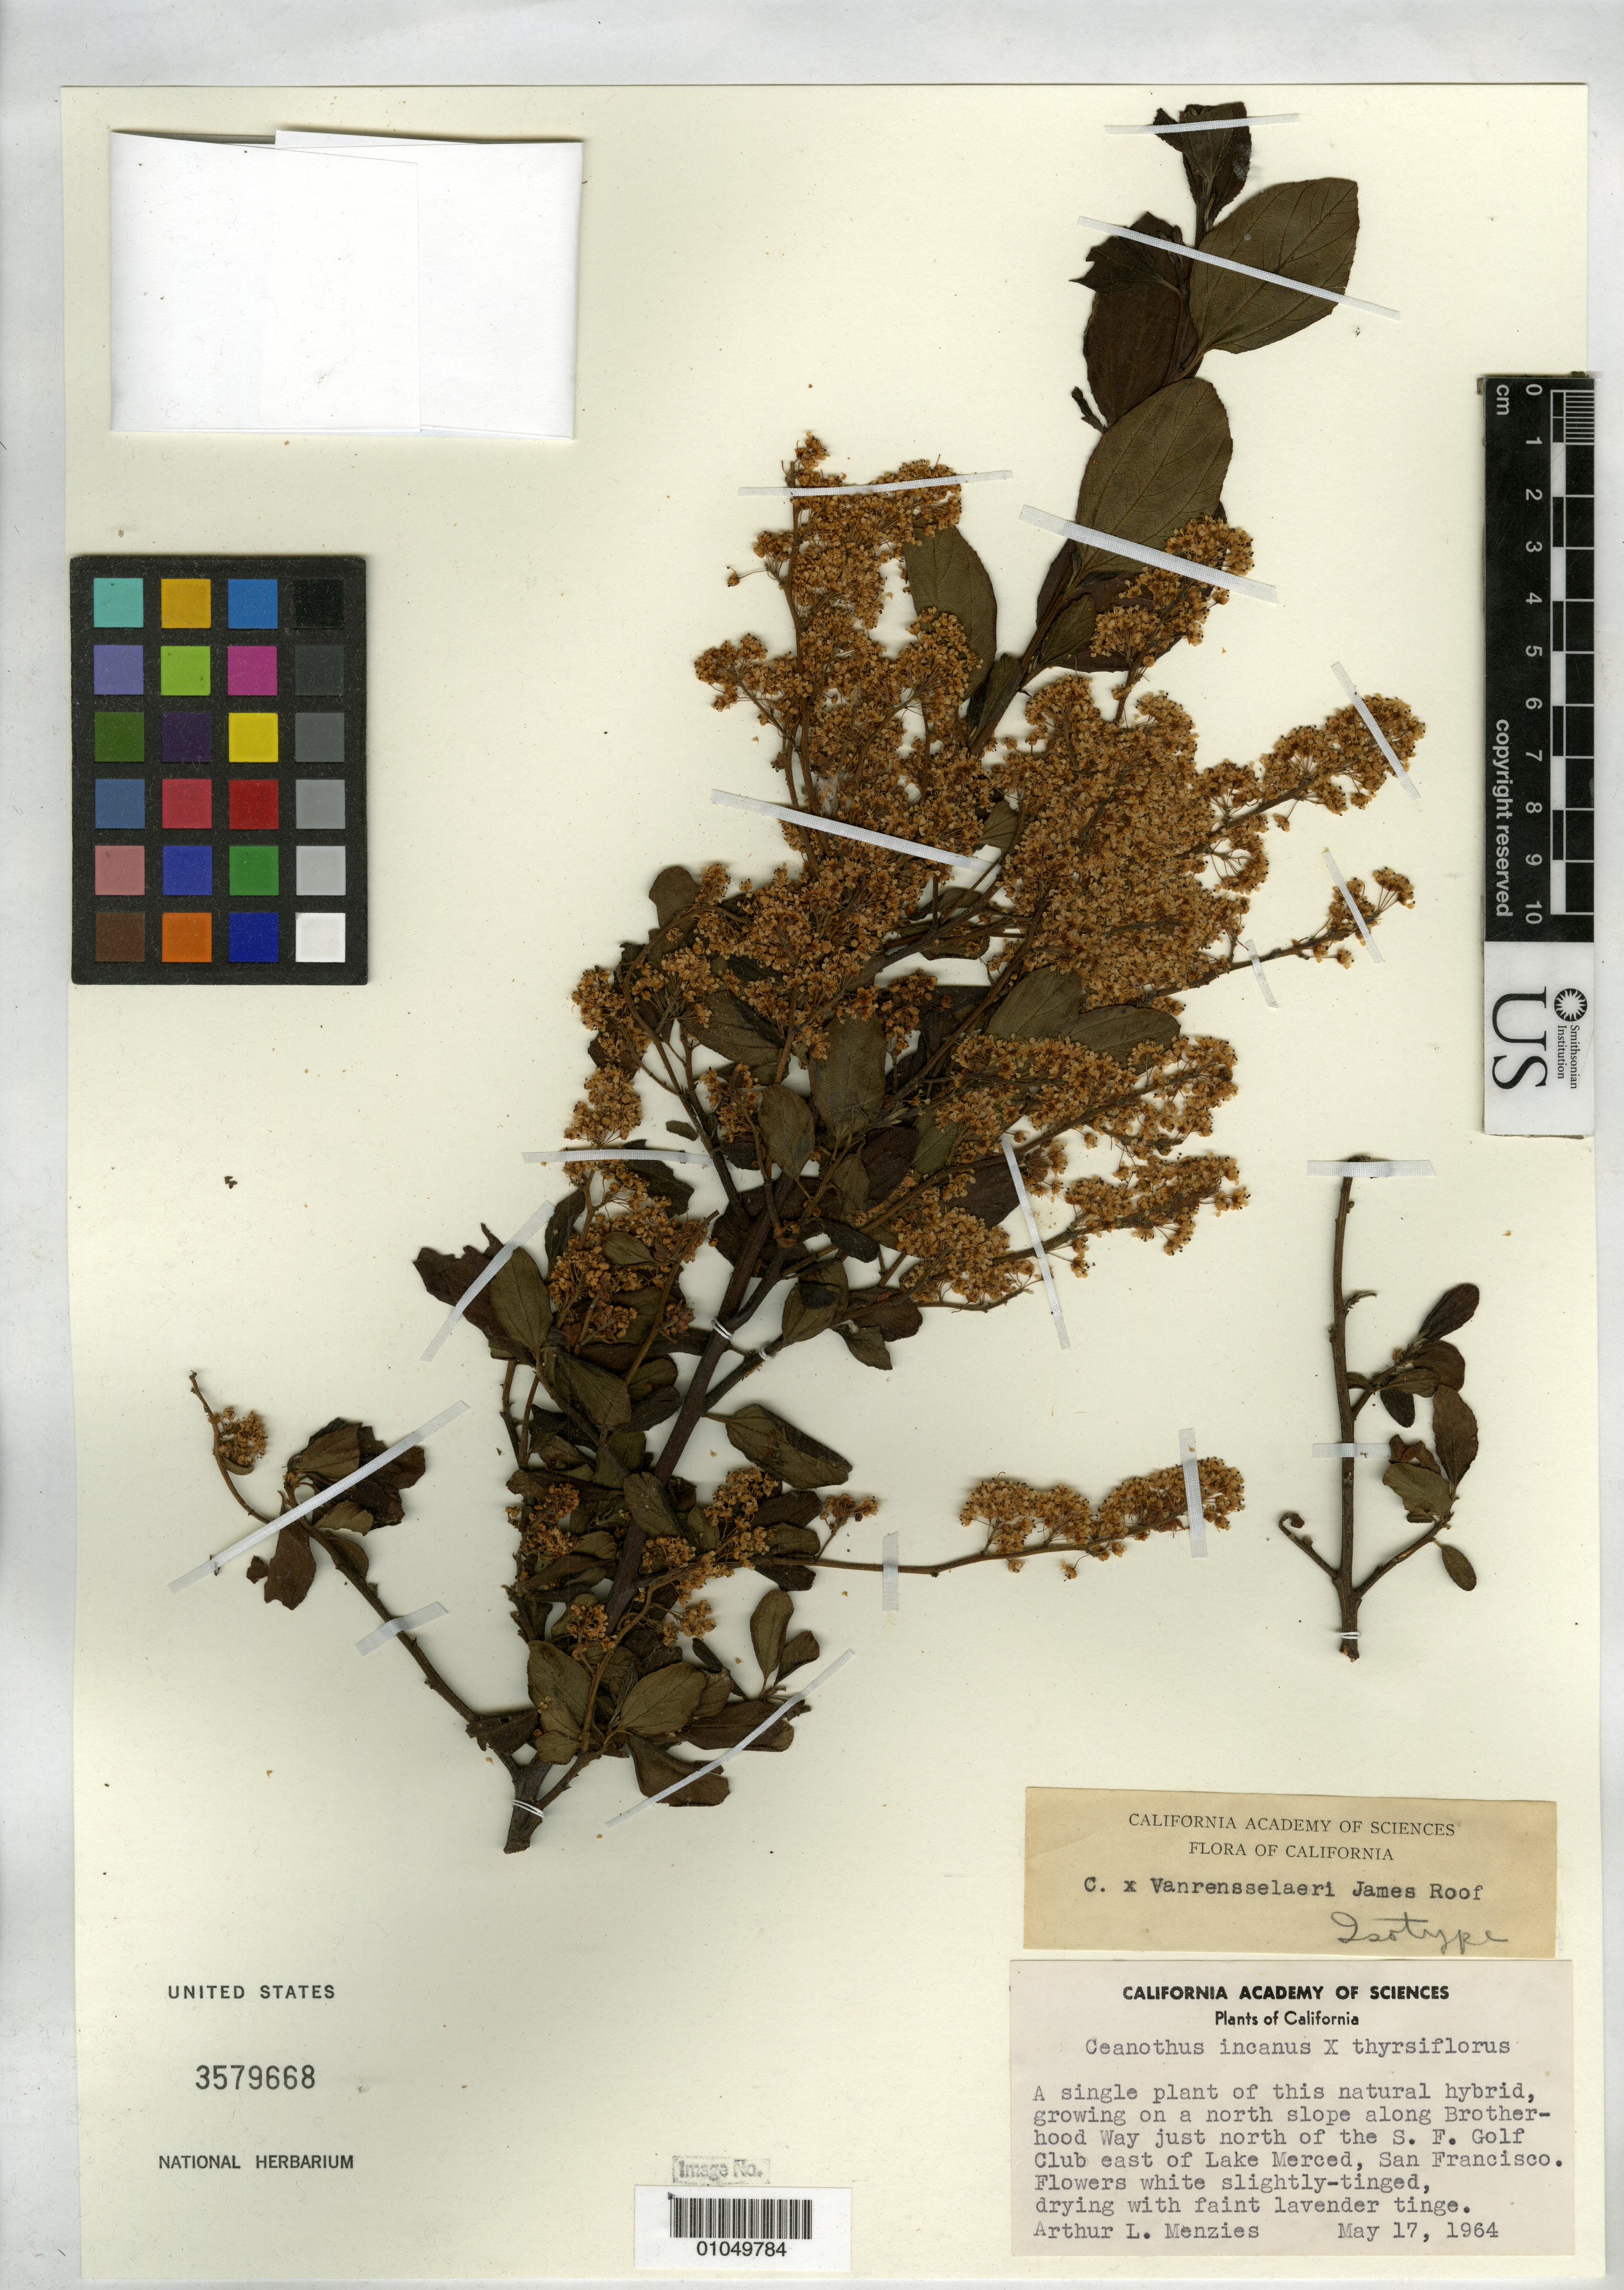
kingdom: Plantae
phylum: Tracheophyta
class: Magnoliopsida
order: Rosales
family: Rhamnaceae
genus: Ceanothus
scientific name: Ceanothus x vanrensselaeri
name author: Roof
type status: Isotype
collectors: A. Menzies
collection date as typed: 17 May 1964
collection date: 1964-05-17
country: United States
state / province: California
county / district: San Francisco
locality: North slope along Brotherhood Way just north of the S.F. Golf Club east of Lake Merced, San Francisco.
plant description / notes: Hybrid taxon of Ceanothus incanus × C. thyrsiflorus.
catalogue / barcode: US 3579668